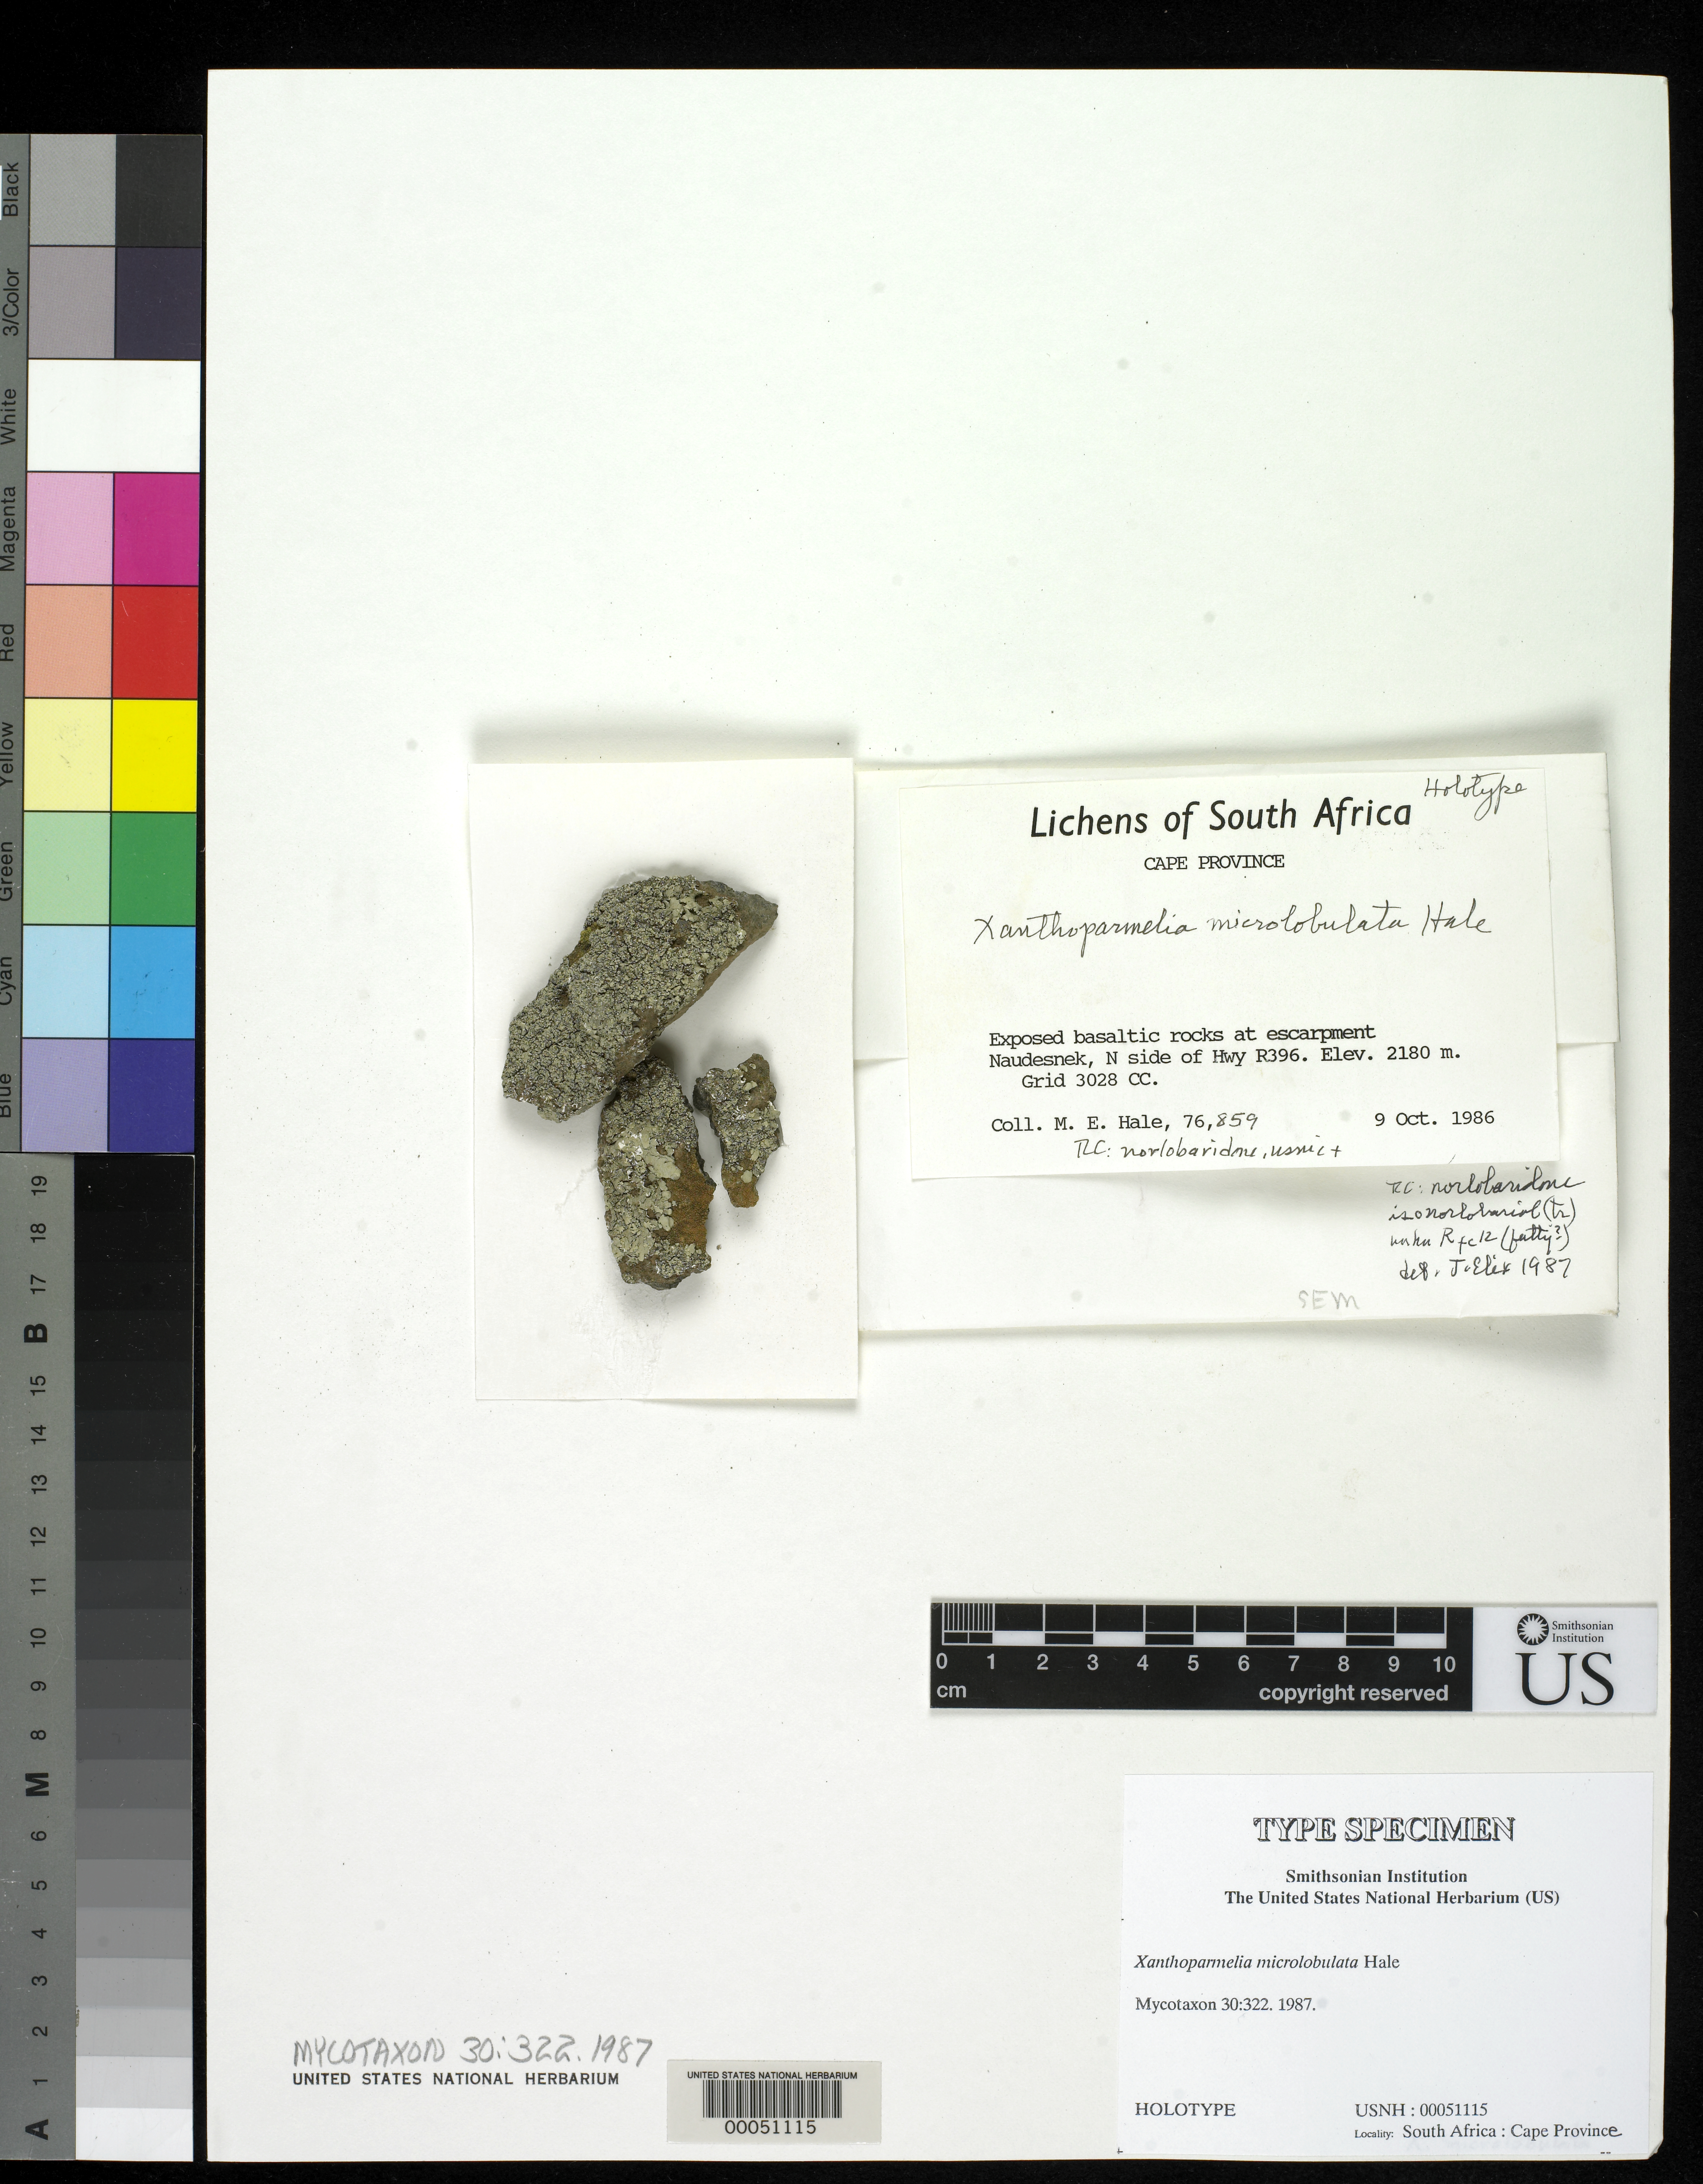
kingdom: Fungi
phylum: Ascomycota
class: Lecanoromycetes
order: Lecanorales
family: Parmeliaceae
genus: Xanthoparmelia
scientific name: Xanthoparmelia microlobulata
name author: Hale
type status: Holotype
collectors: M. Hale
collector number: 76859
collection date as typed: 09 Oct 1986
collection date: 1986-10-09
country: South Africa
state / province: Eastern Cape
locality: Naudesnek, N side of Hwy R396, exposed basaltic rocks at escarpment.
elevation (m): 2180